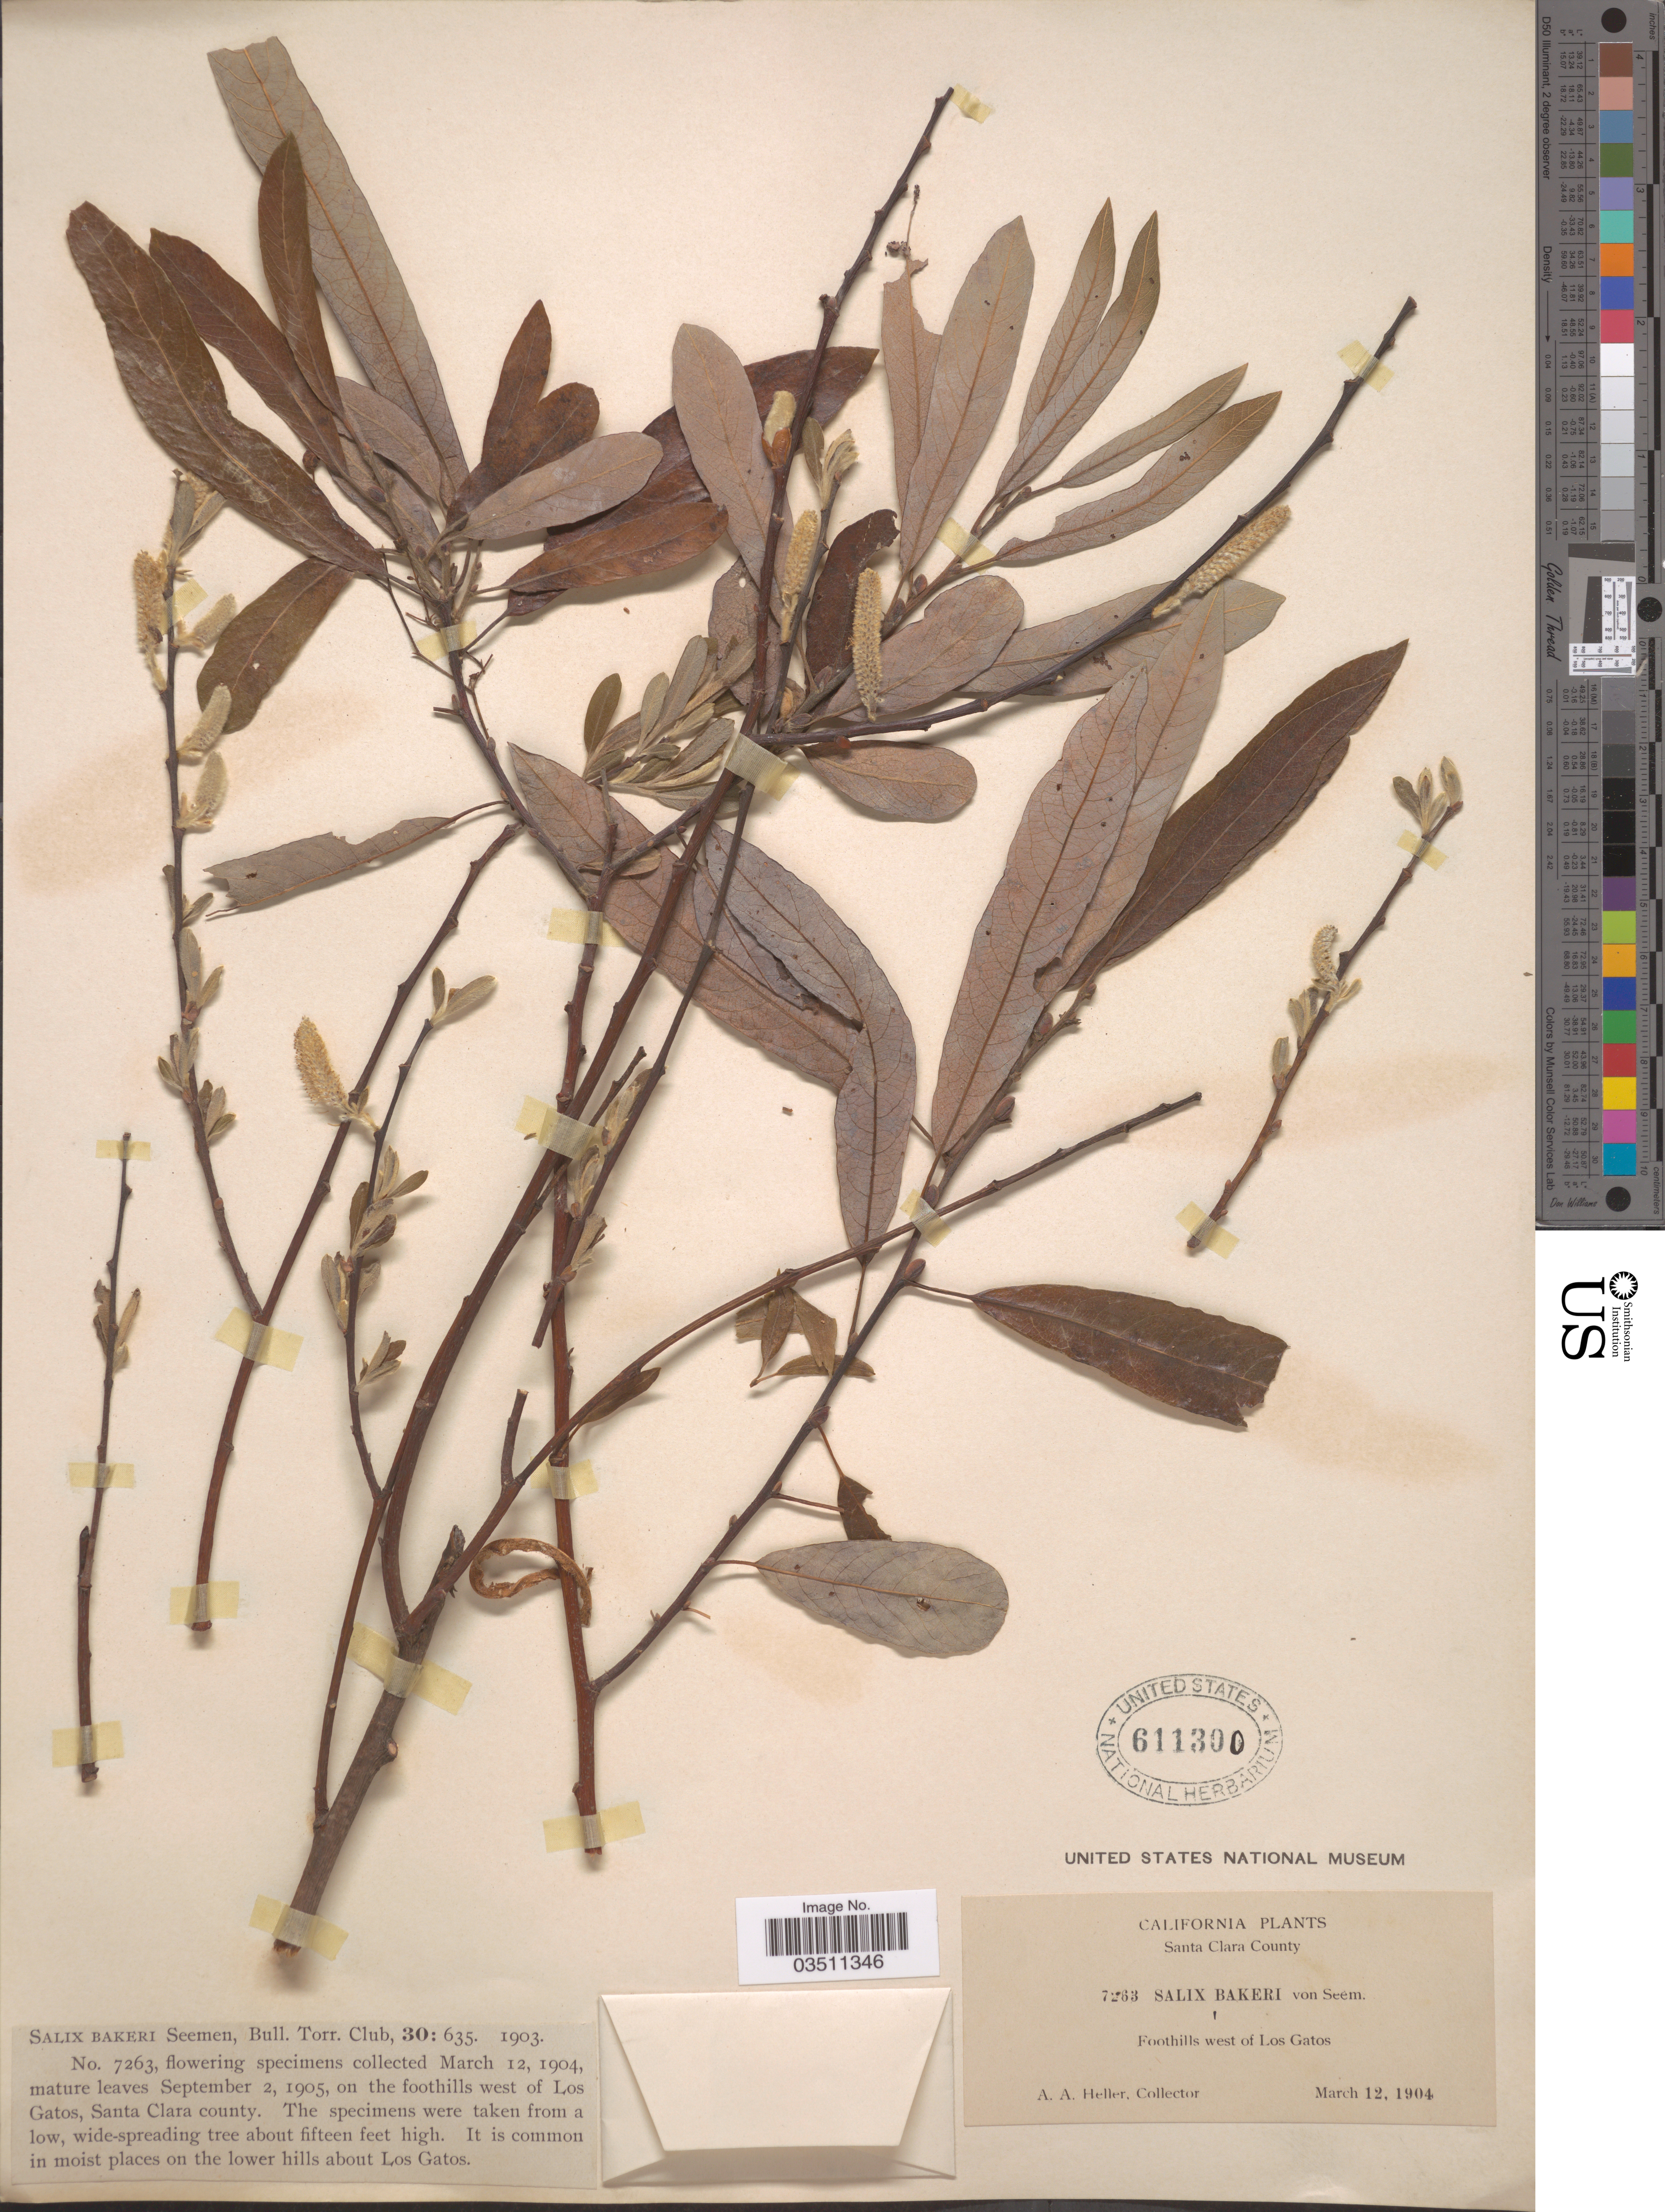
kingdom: Plantae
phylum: Tracheophyta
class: Magnoliopsida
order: Malpighiales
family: Salicaceae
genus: Salix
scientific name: Salix lasiolepis var. bakeri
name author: (Seemen) C.R. Ball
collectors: A. A. Heller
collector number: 7263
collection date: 1904-03-12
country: United States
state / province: California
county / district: Santa Clara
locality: On the foothills west of Los Gatos, Santa Clara county.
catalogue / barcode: US 611300